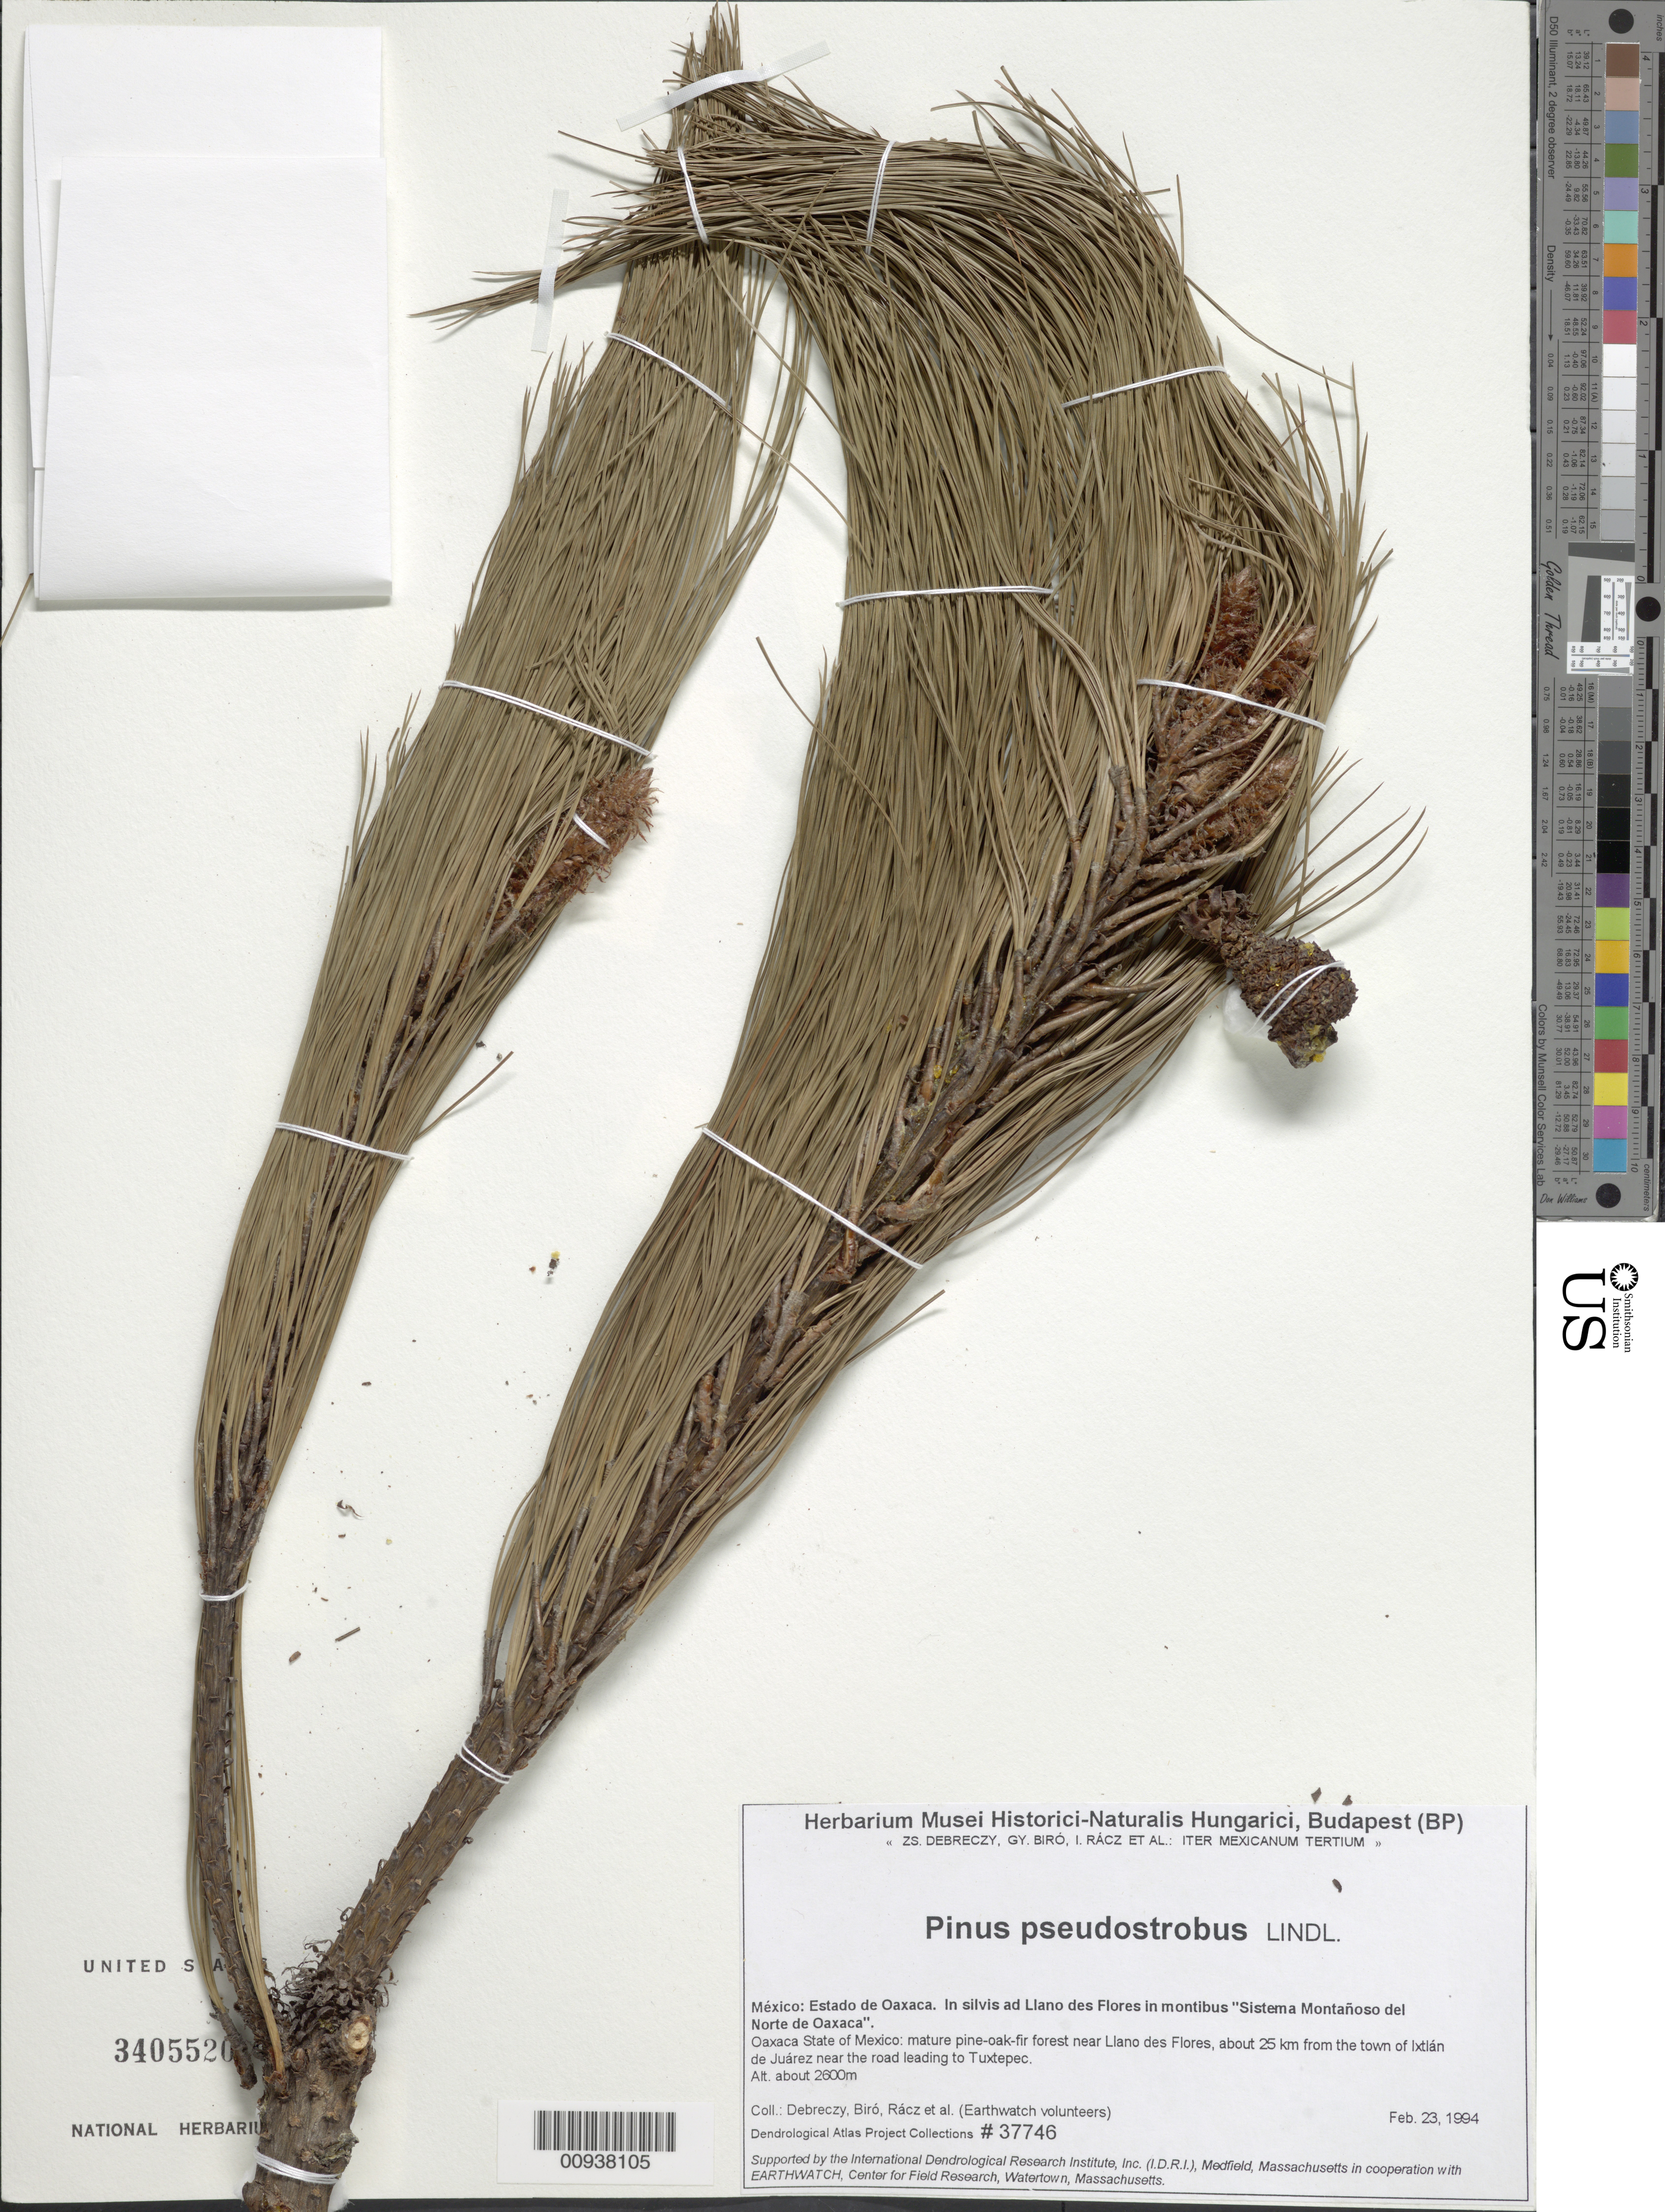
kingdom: Plantae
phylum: Tracheophyta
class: Pinopsida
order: Pinales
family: Pinaceae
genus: Pinus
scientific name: Pinus pseudostrobus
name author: Lindl.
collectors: Z. Debreczy, G. Biro, I. Rácz & et al.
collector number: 37746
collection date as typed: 23 Feb 1994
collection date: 1994-02-23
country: Mexico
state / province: Oaxaca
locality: Near Llano des Flores [sic correct spelling Llano de las Flores], about 25 km from the town of Ixtlán de Juárez near the road leading to Tuxtepec. Sistema Montañoso del Norte de Oaxaca.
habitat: Mature pine-oak-fir forest.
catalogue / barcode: US 3405520